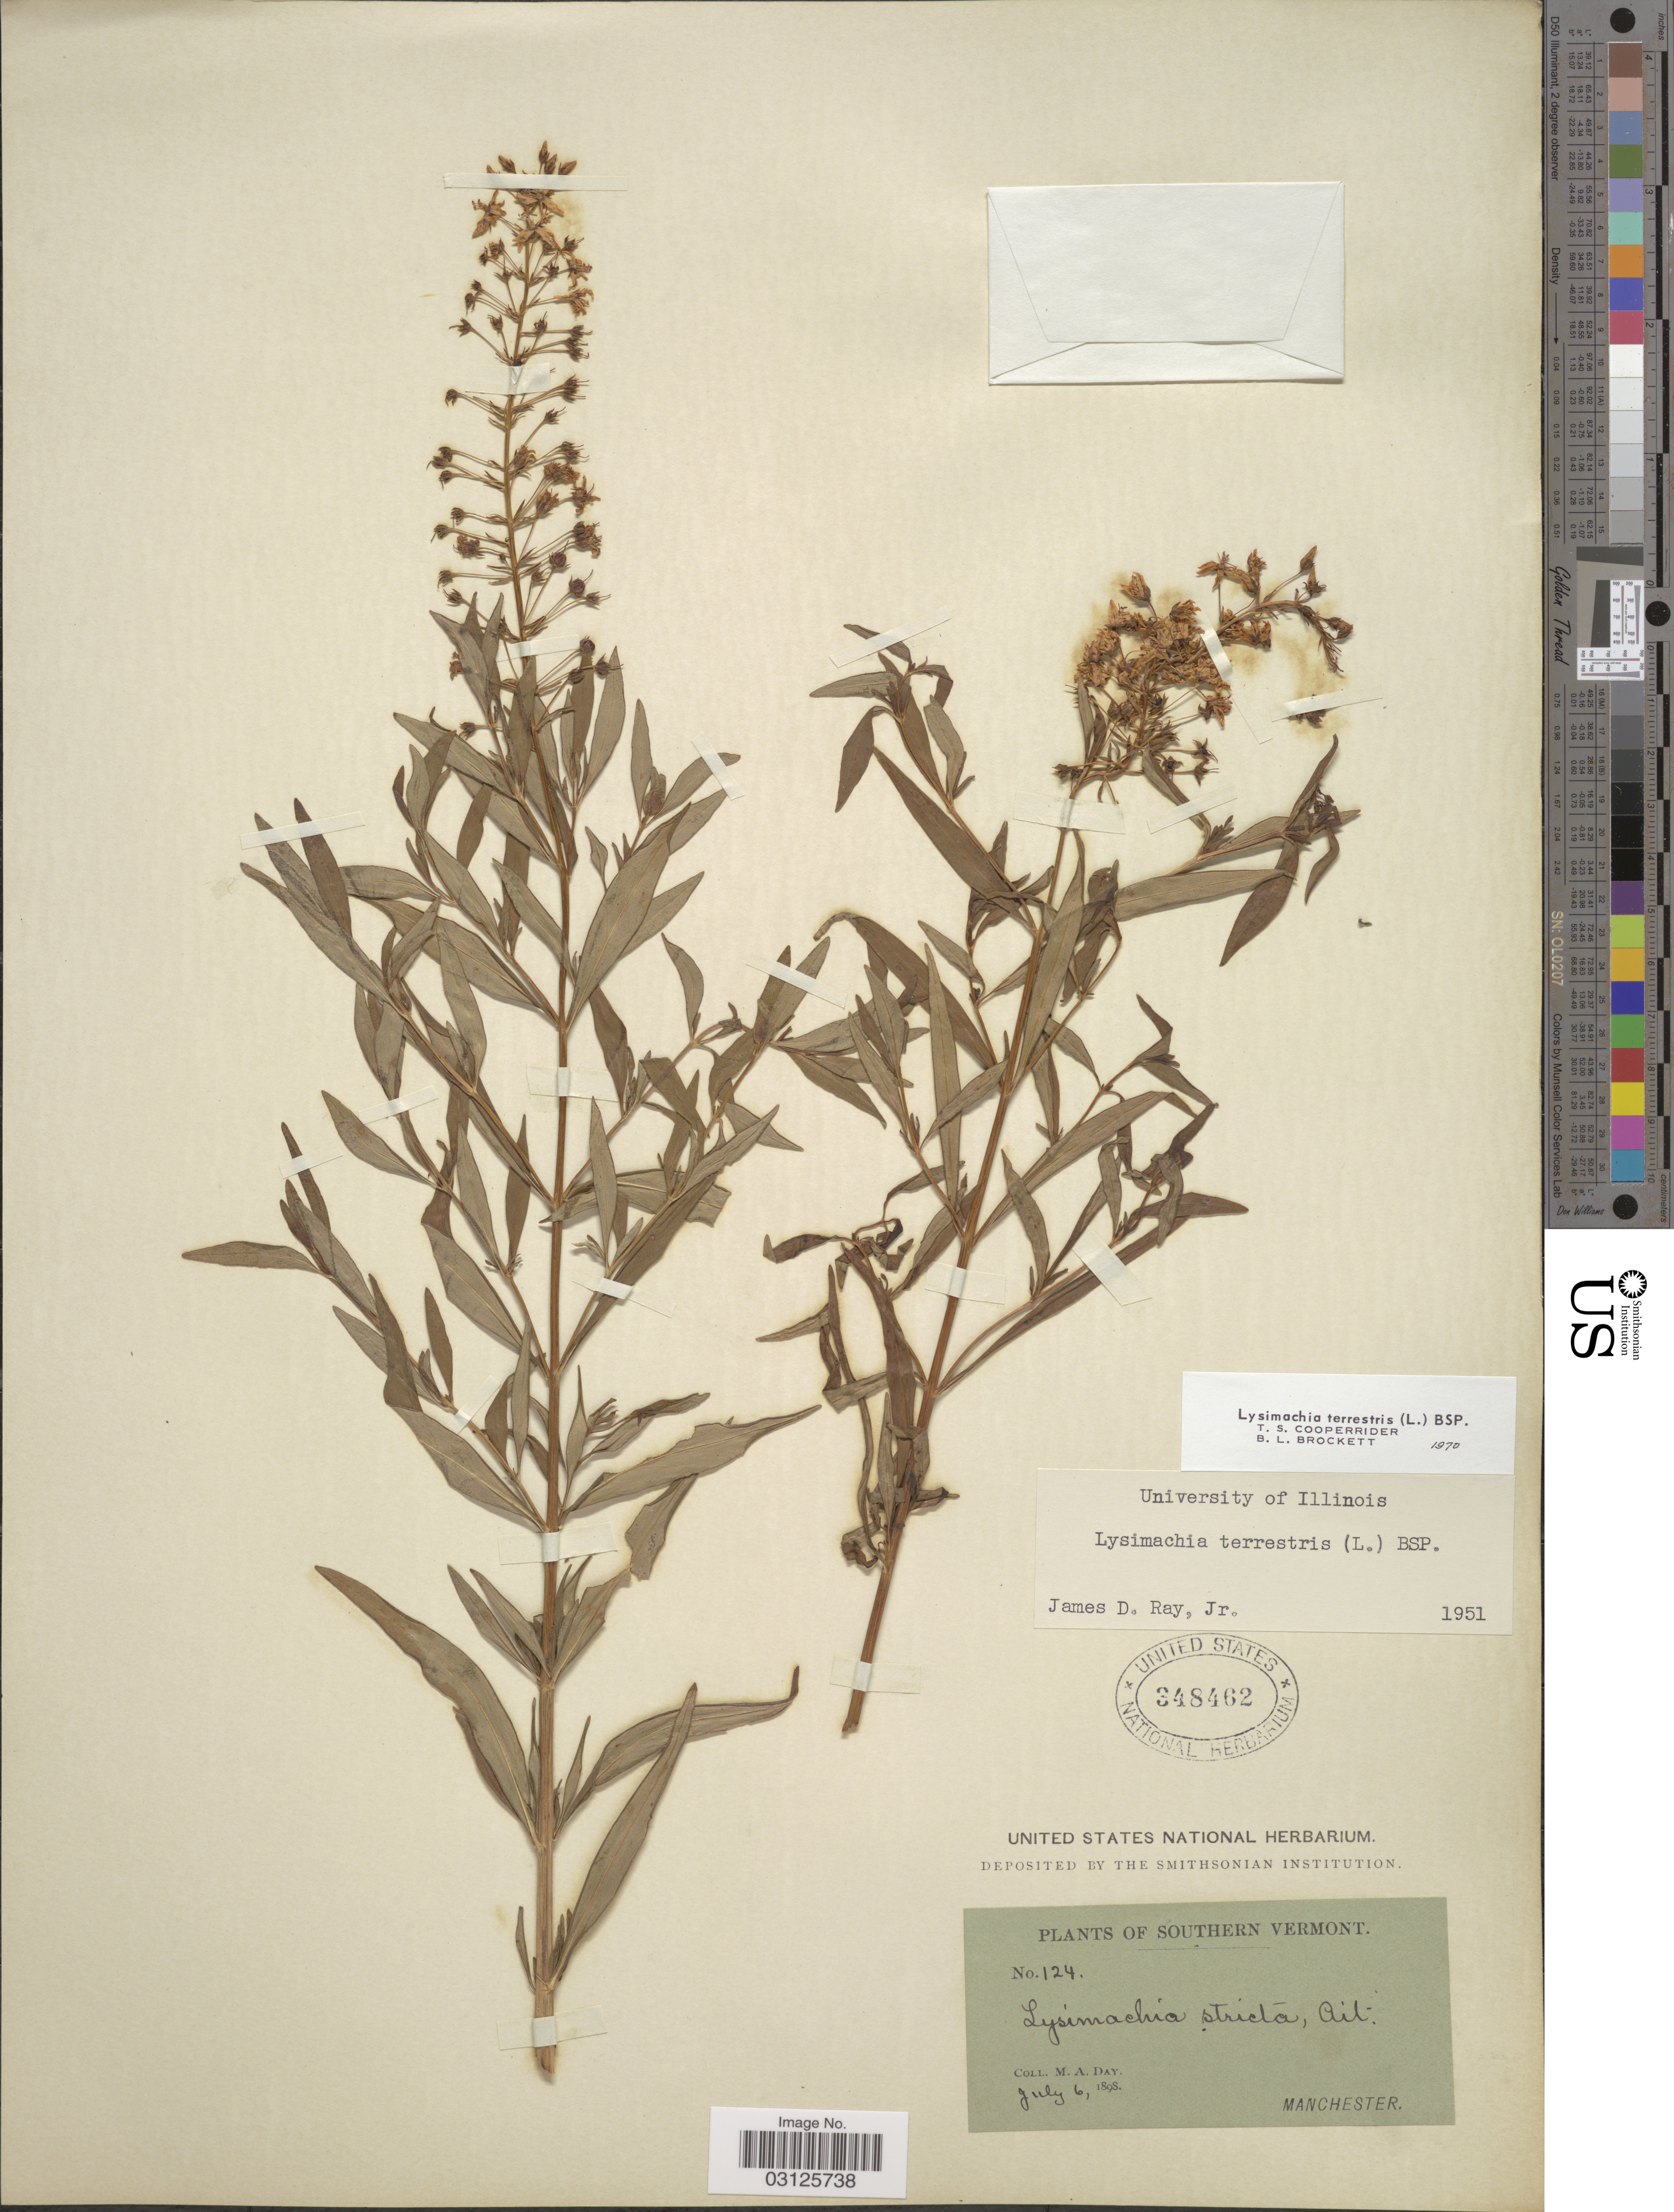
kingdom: Plantae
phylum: Tracheophyta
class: Magnoliopsida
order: Ericales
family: Primulaceae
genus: Lysimachia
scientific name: Lysimachia terrestris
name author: (L.) Britton, Stearns & Poggenb.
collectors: M. Day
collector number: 124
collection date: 1898-07-06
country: United States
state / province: Vermont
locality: Southern Vermont, Manchester.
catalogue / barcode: US 348462